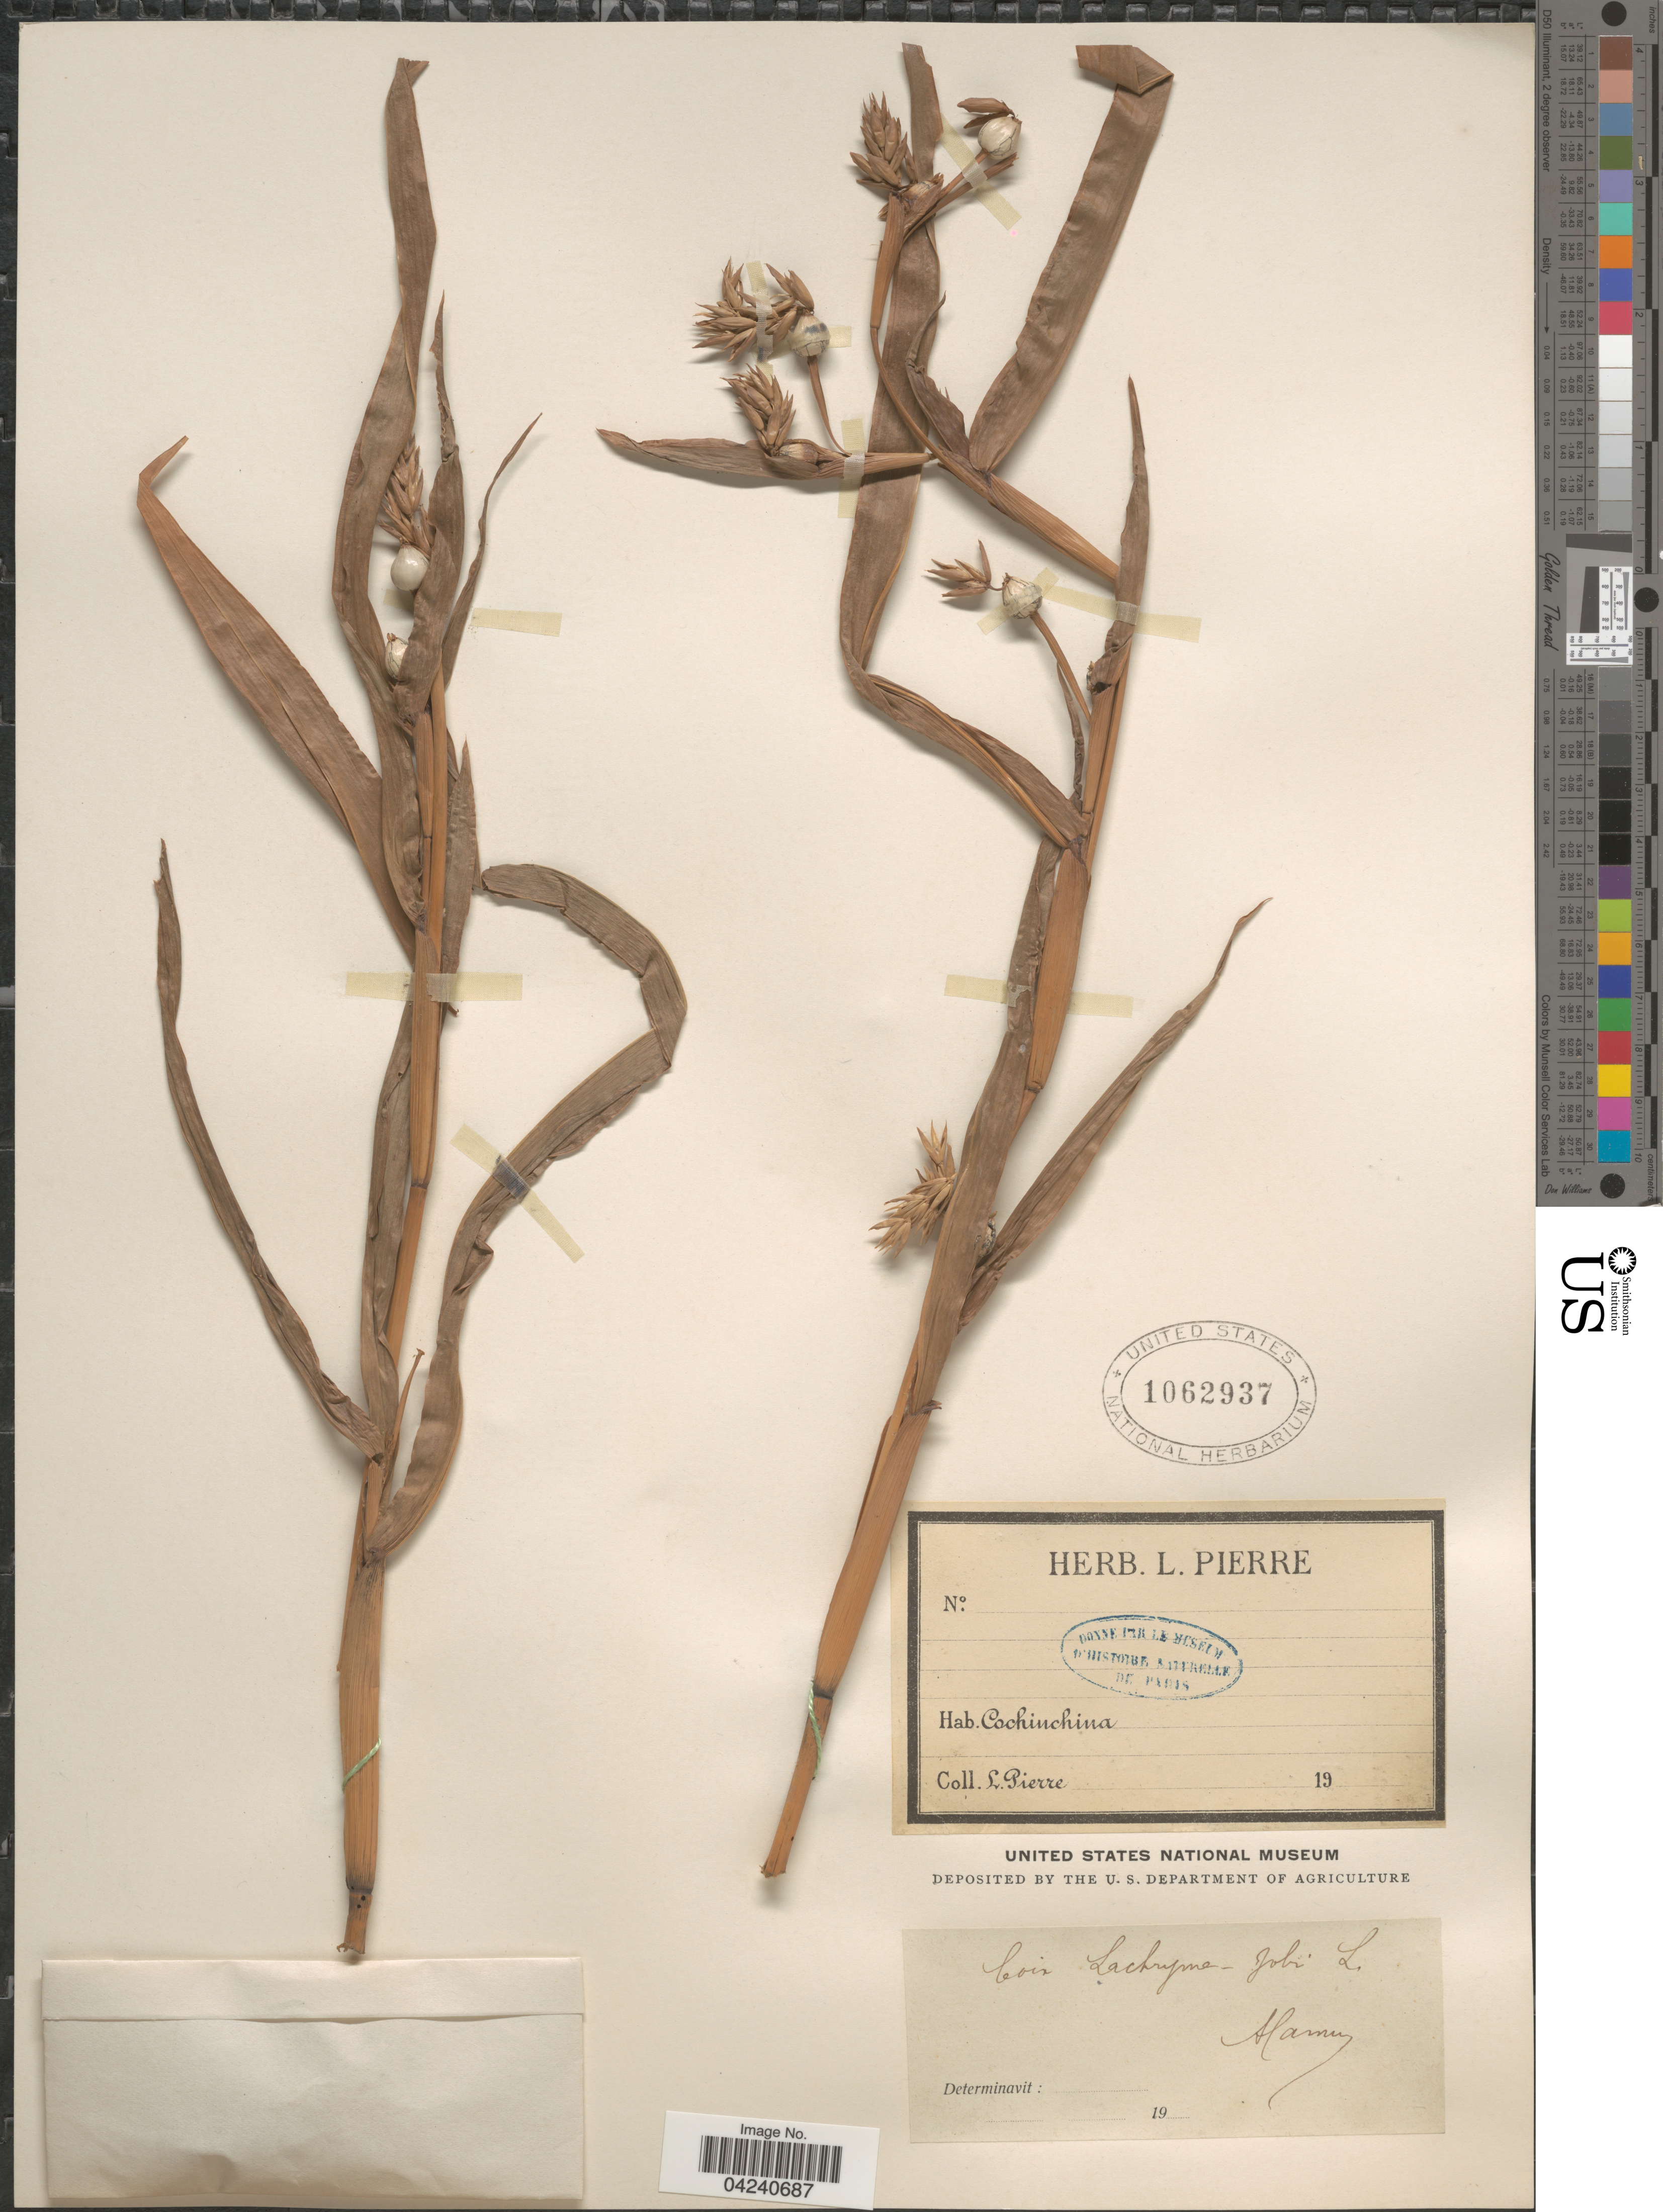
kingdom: Plantae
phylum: Tracheophyta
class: Liliopsida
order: Poales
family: Poaceae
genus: Coix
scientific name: Coix lacryma-jobi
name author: L.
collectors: L. Pierre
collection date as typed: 19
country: Vietnam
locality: Cochinchina.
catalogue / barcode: US 1062937